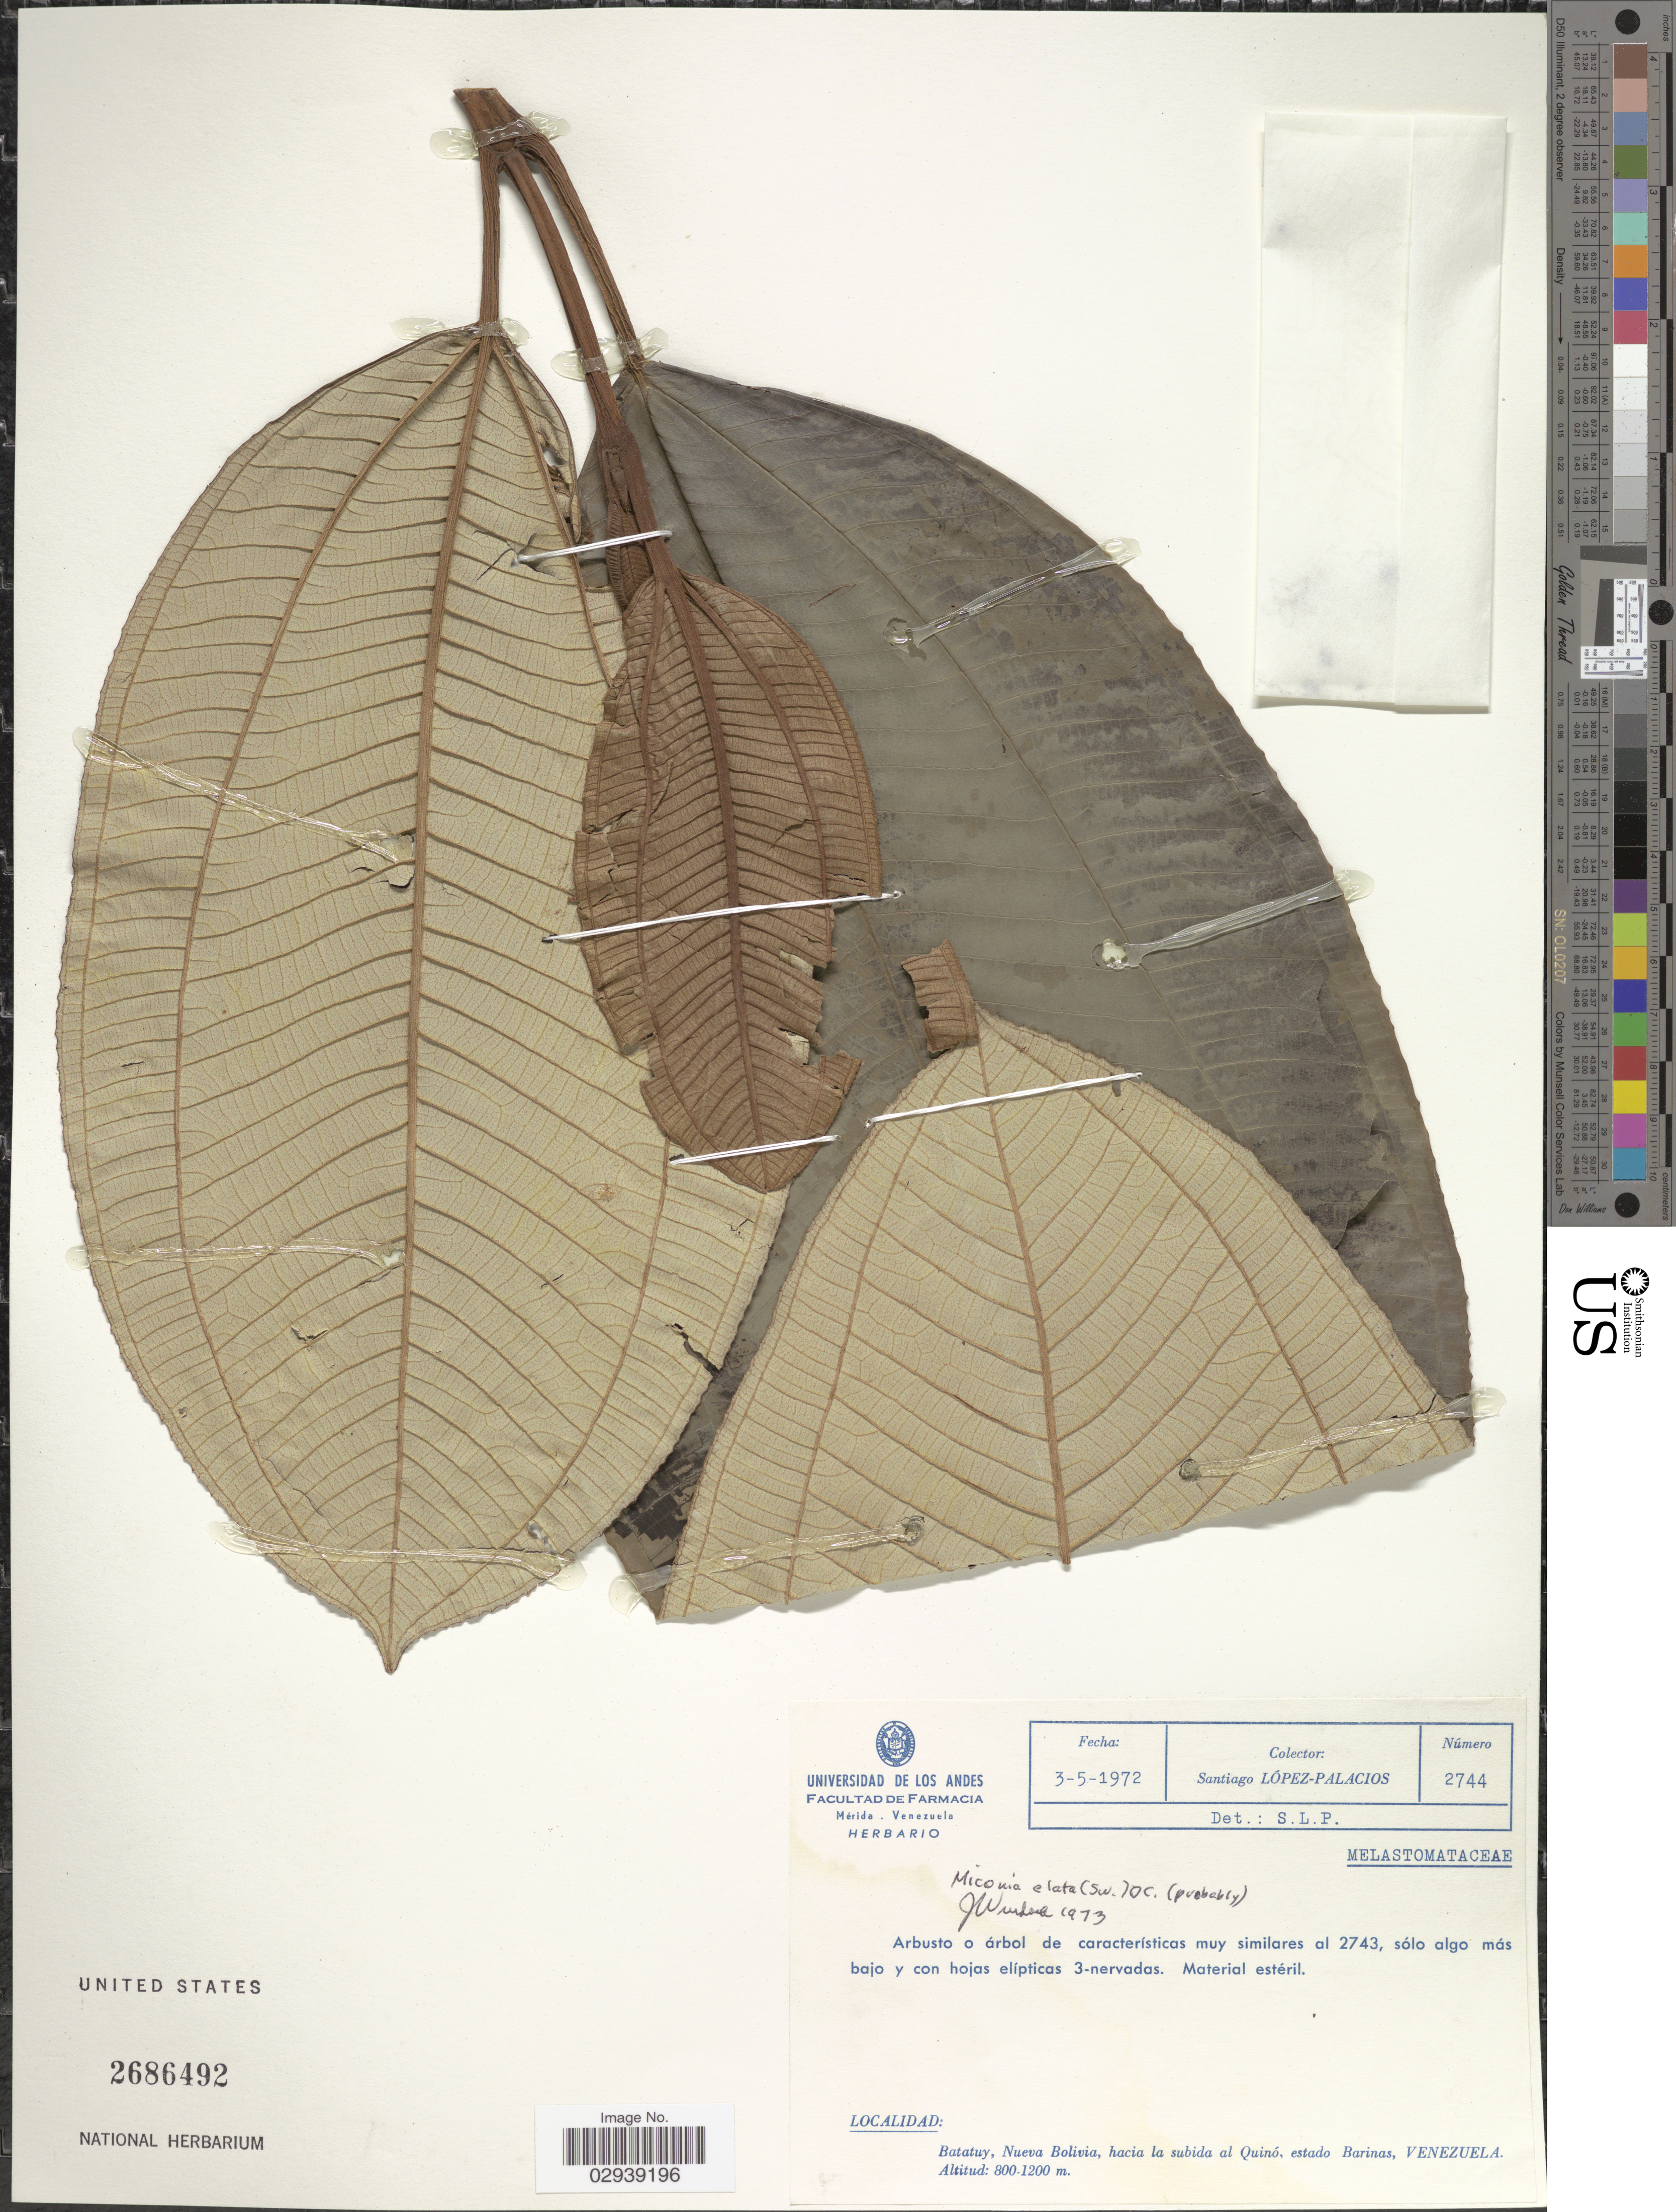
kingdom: Plantae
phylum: Tracheophyta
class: Magnoliopsida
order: Myrtales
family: Melastomataceae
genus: Miconia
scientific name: Miconia elata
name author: (Sw.) DC.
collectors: S. López-Palacios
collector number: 2744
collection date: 1972-05-03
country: Venezuela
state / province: Barinas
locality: Batatuy, Nueva Bolivia, hacia la subida al Quinó.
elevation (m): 800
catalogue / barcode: US 2686492